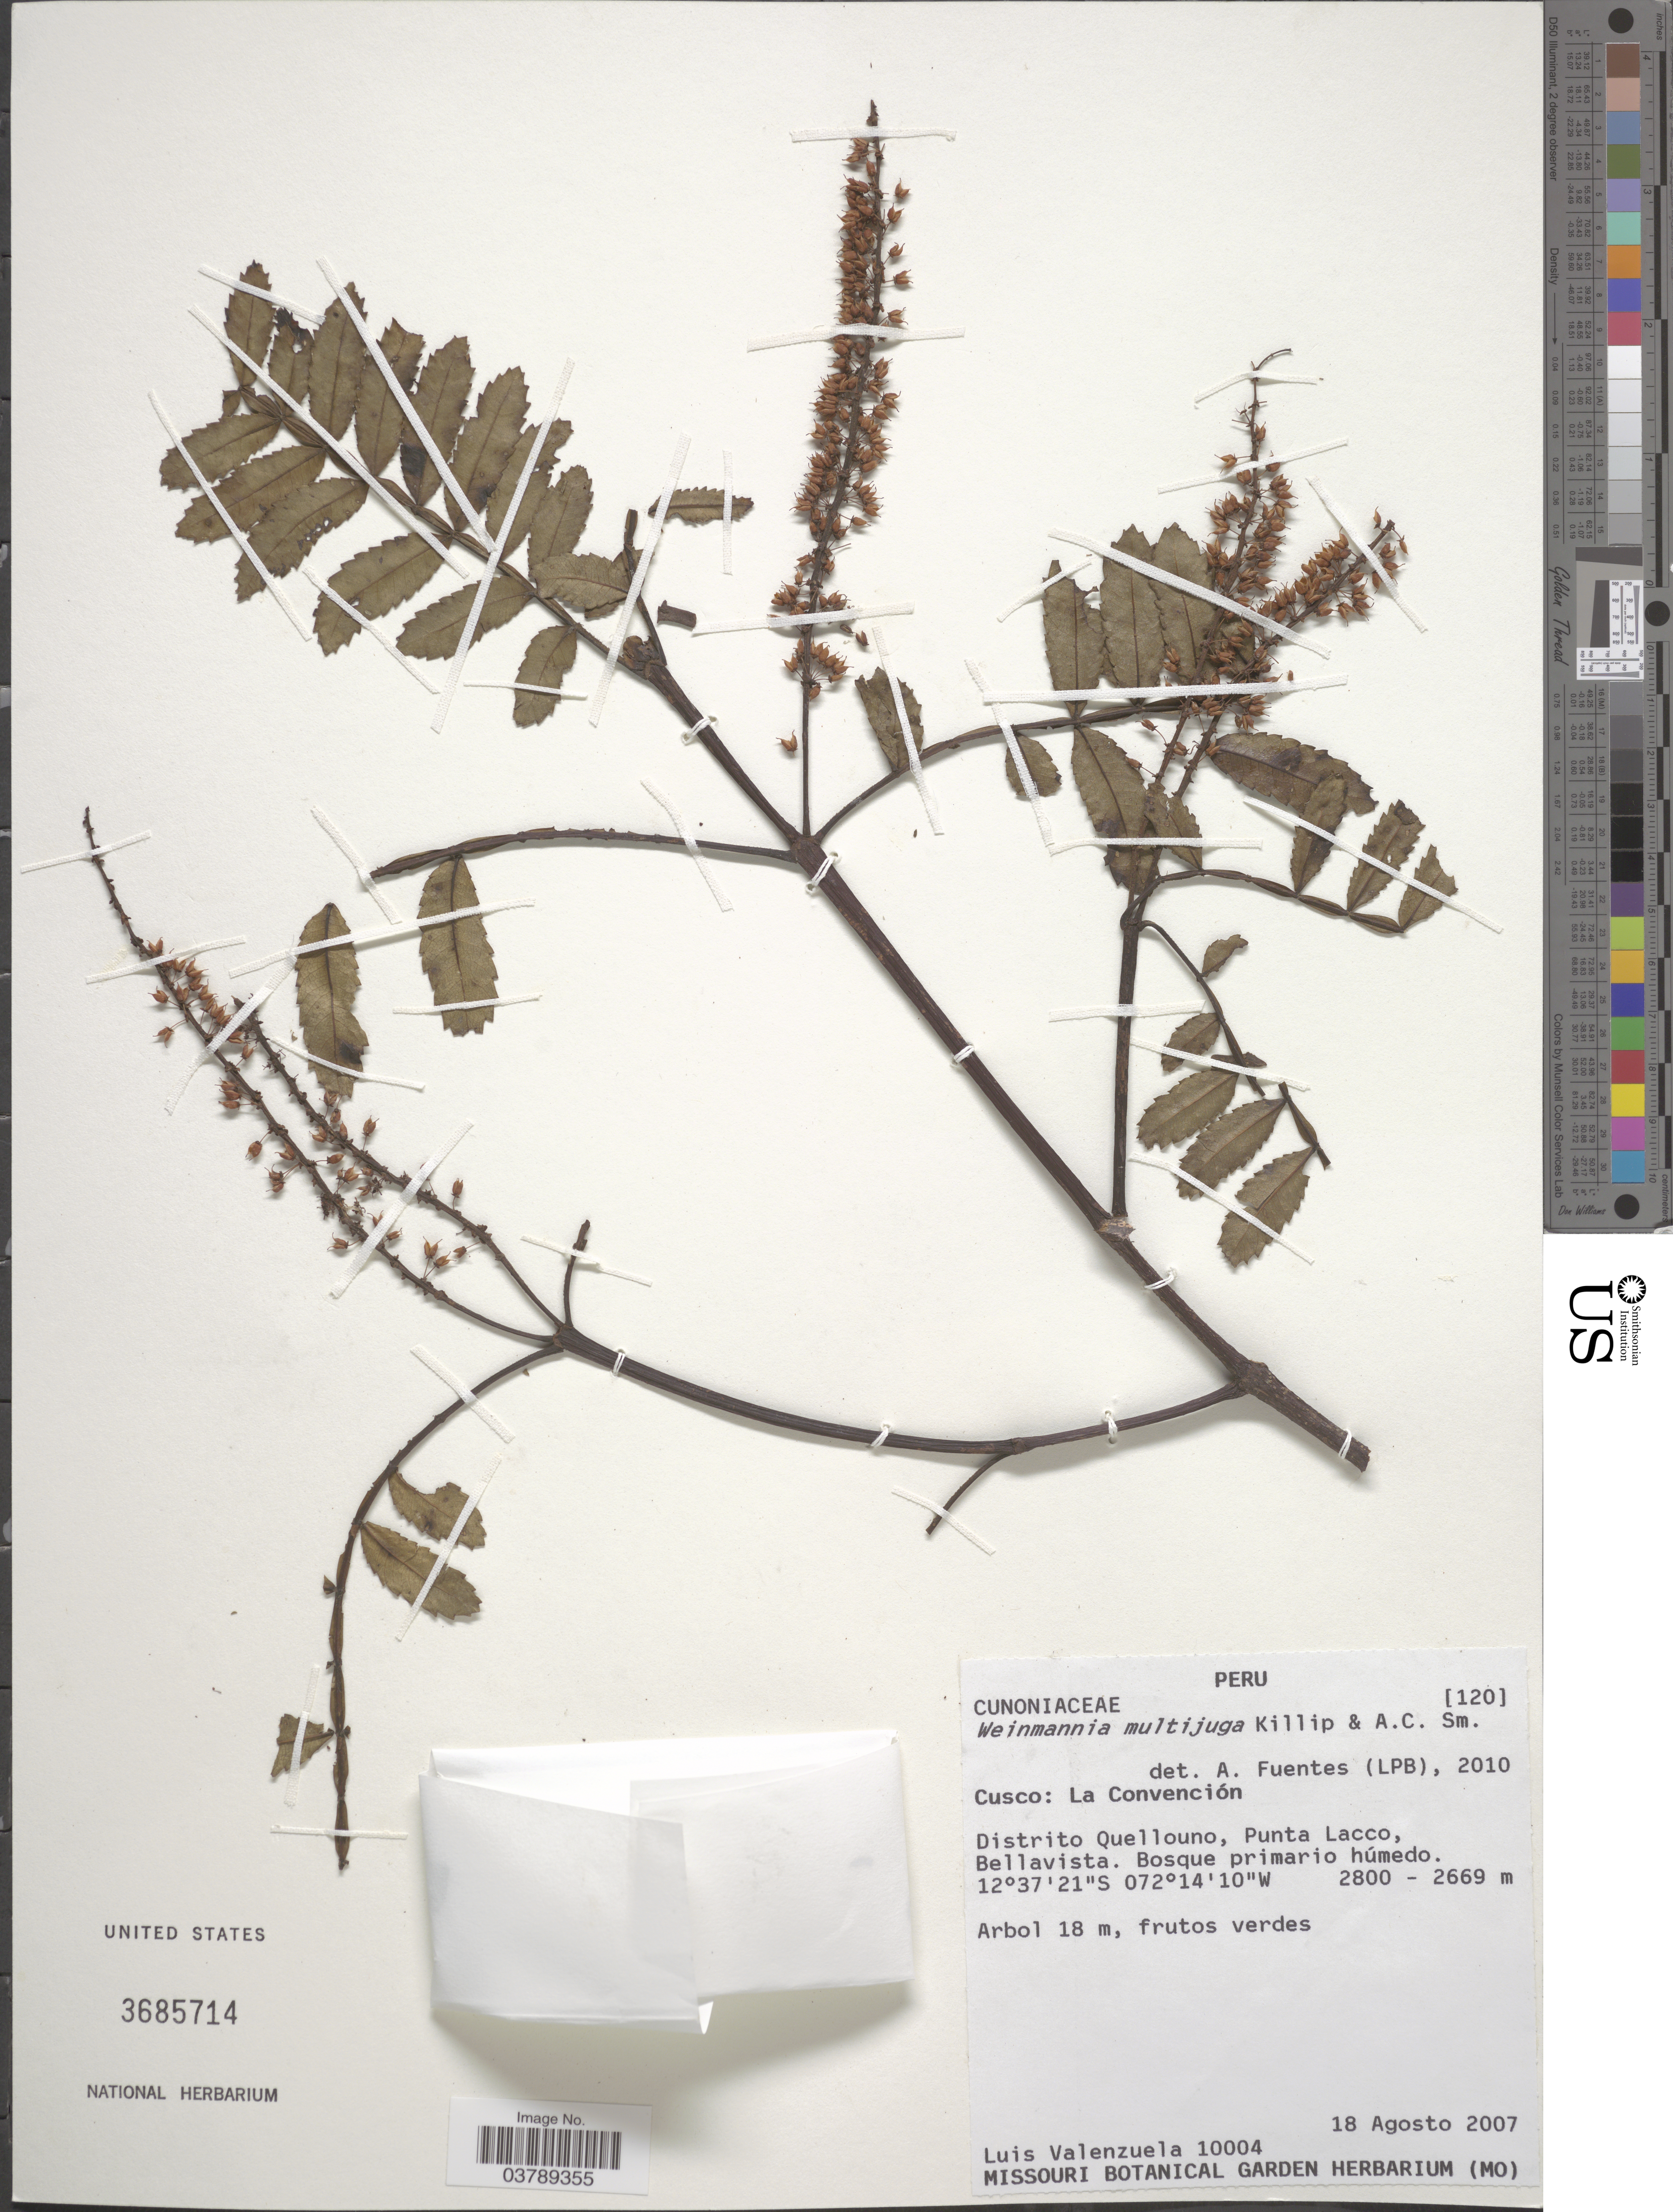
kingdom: Plantae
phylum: Tracheophyta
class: Magnoliopsida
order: Oxalidales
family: Cunoniaceae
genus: Weinmannia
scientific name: Weinmannia multijuga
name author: Killip & A.C. Sm.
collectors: L. Valenzuela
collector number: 10004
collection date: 2007-08-18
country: Peru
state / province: Cusco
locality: La Convención. Distrito Quellouno, Punta Lacco, Bellavista.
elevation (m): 2669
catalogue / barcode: US 3685714